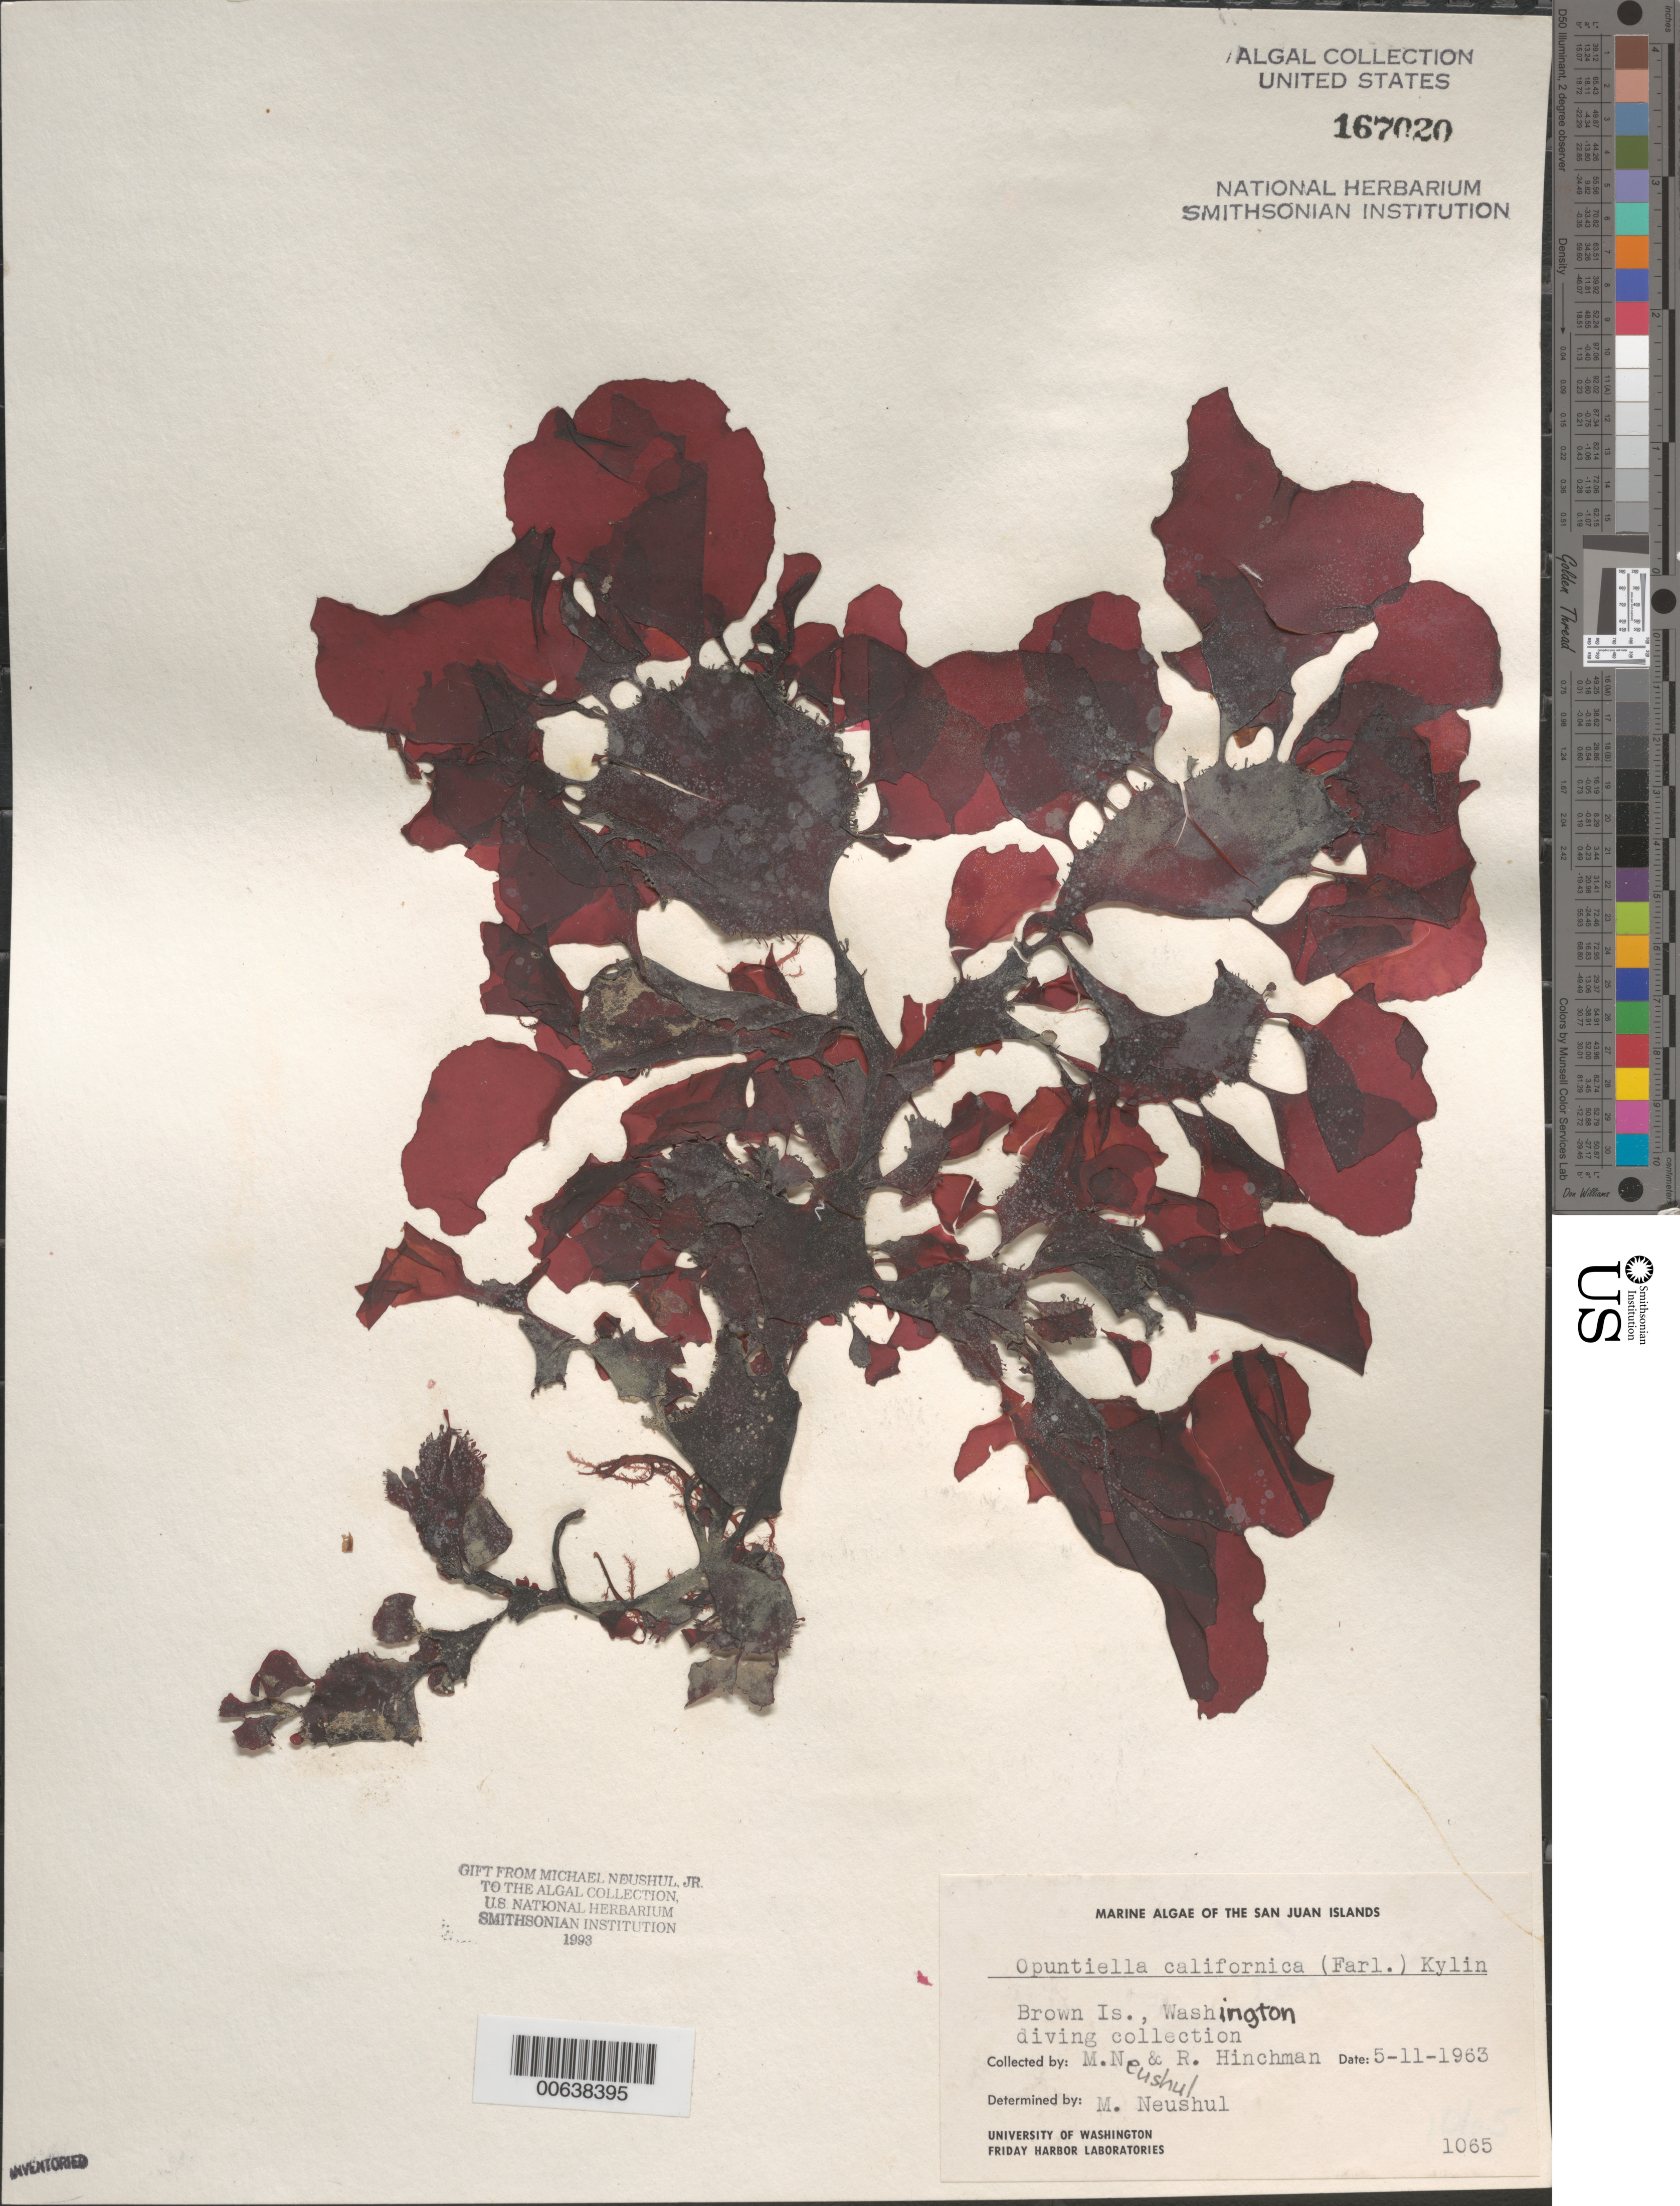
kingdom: Plantae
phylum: Rhodophyta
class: Florideophyceae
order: Gigartinales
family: Furcellariaceae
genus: Opuntiella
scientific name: Opuntiella californica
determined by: Neushul, M.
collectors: M. Neushul & R. Hinchman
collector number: Neushul 1065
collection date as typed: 11 May 1963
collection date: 1963-05-11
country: United States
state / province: Washington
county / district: San Juan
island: Brown Island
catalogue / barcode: US 167020